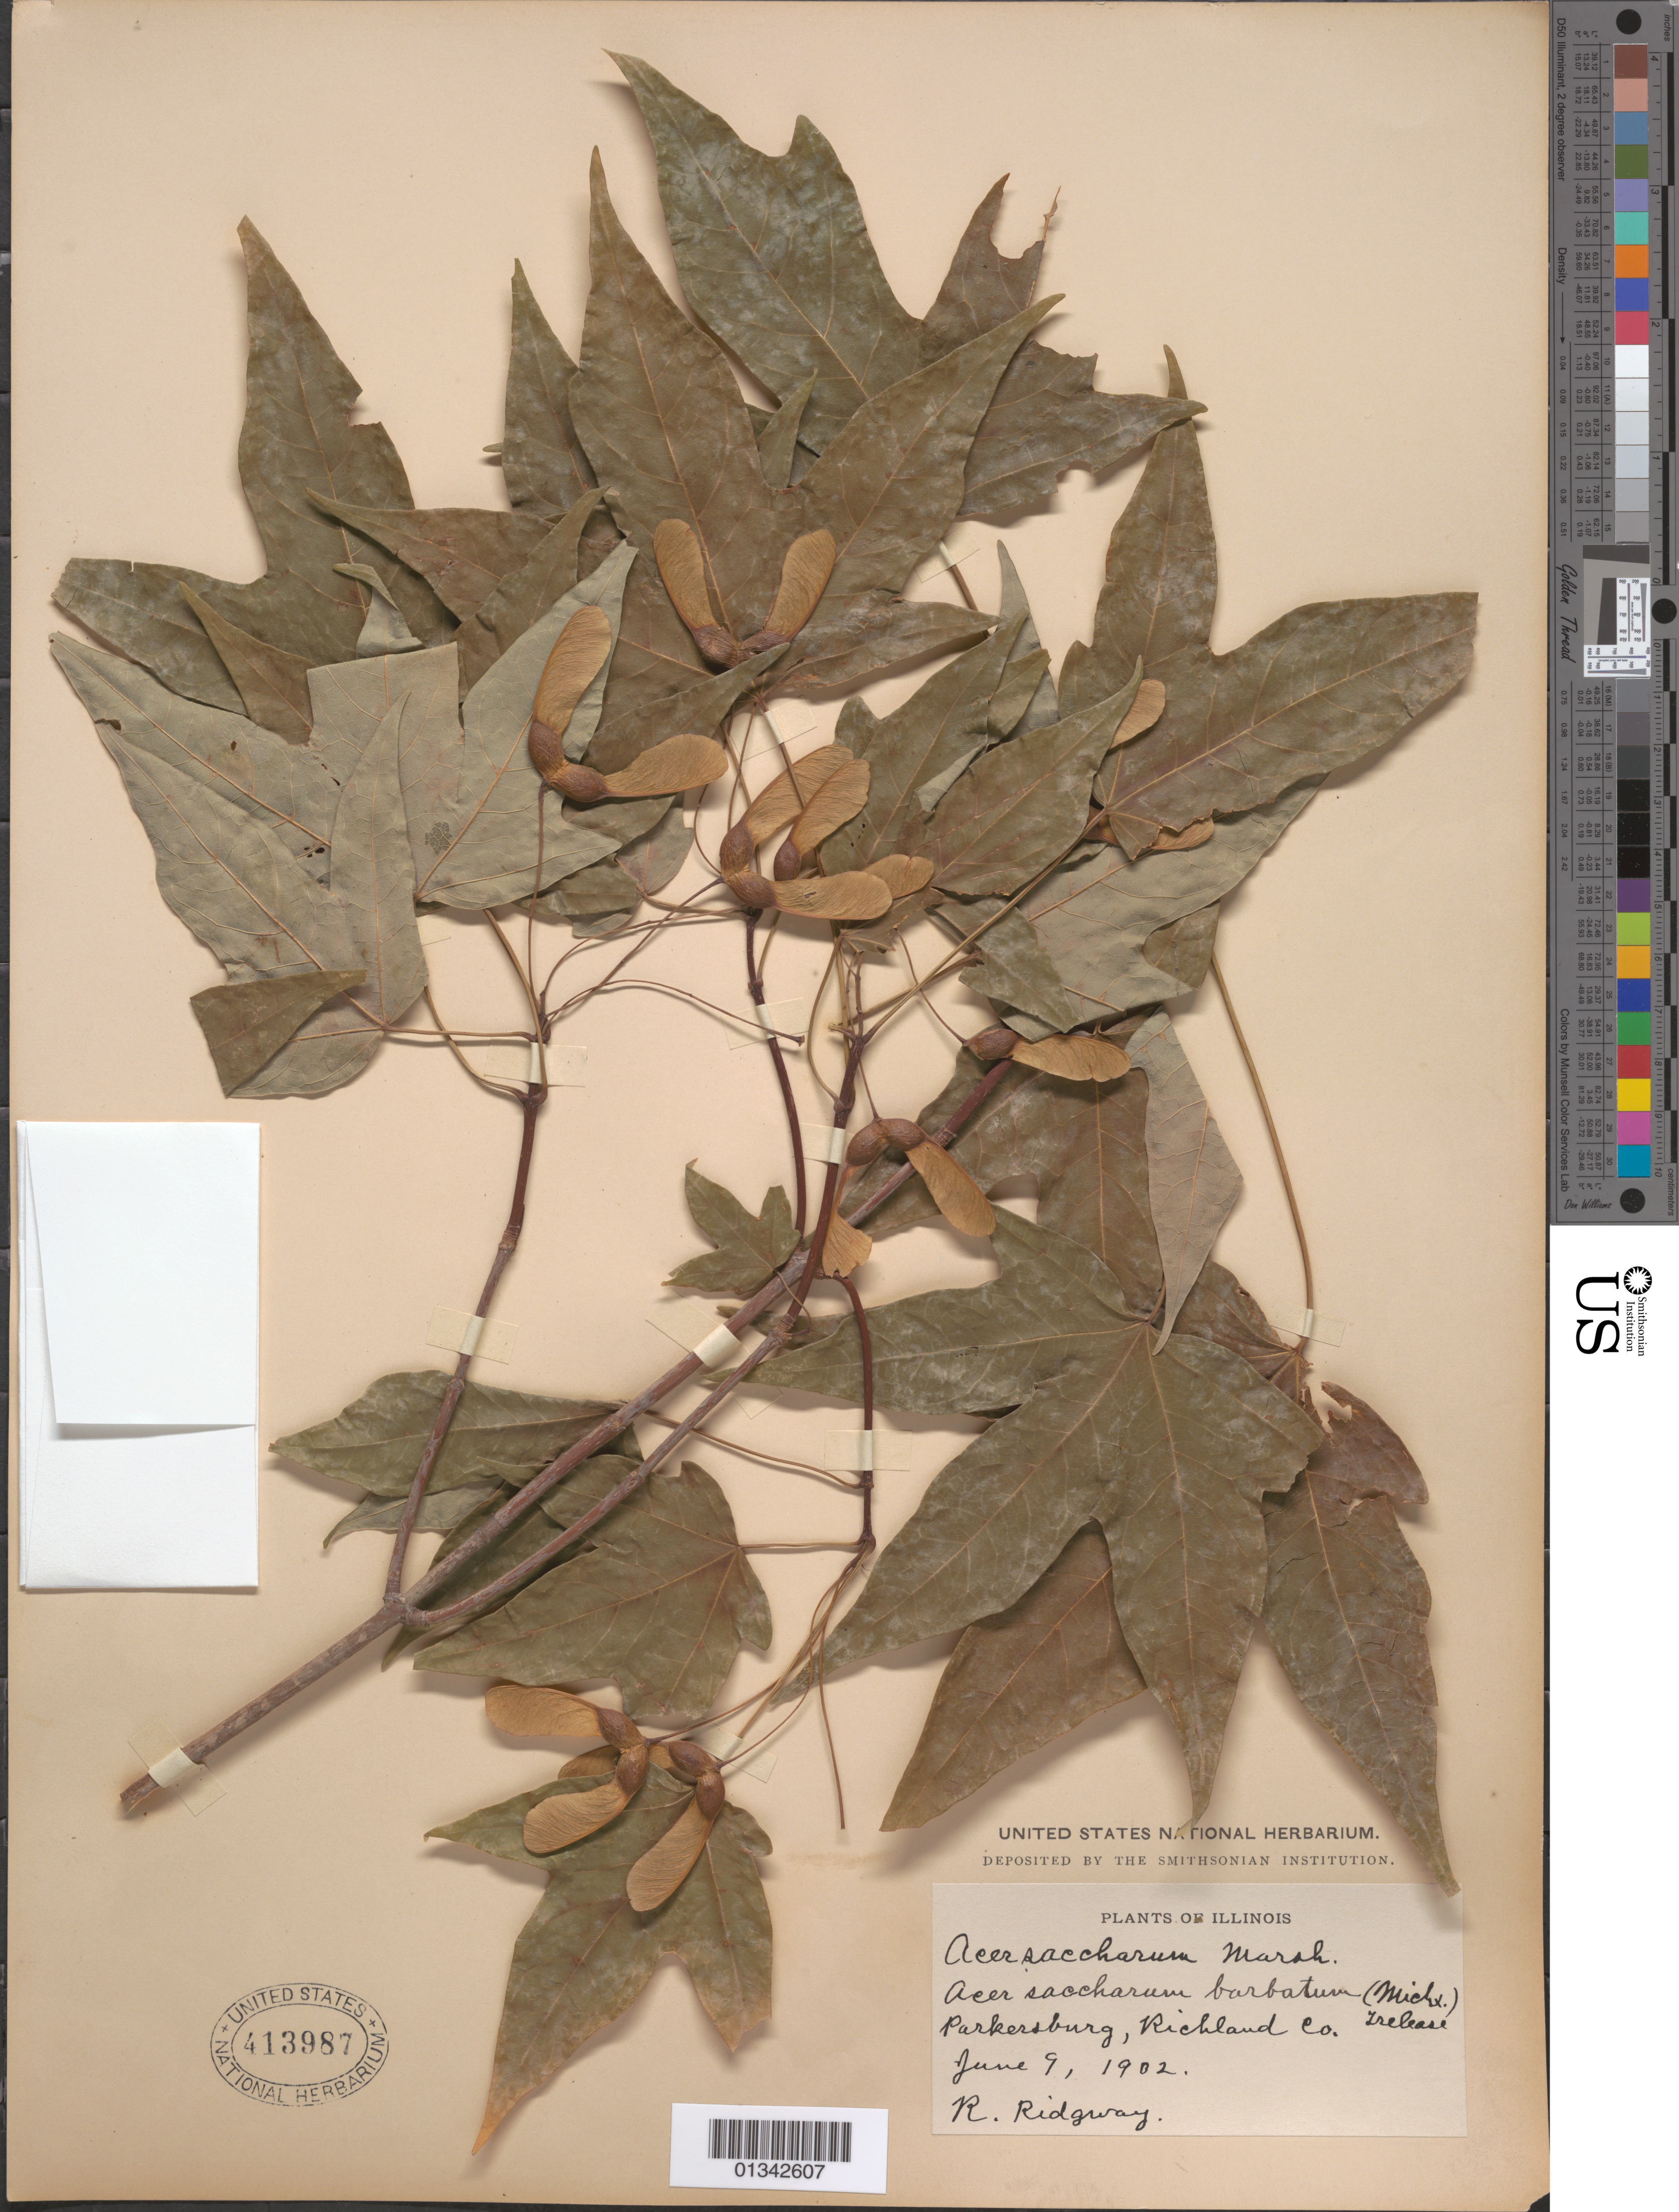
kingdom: Plantae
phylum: Tracheophyta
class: Magnoliopsida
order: Sapindales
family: Sapindaceae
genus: Acer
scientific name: Acer saccharum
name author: Marshall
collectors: R. Ridgway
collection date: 1902-06-09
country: United States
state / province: Illinois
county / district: Richland County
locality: Parkersburg, Richland County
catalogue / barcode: US 413987